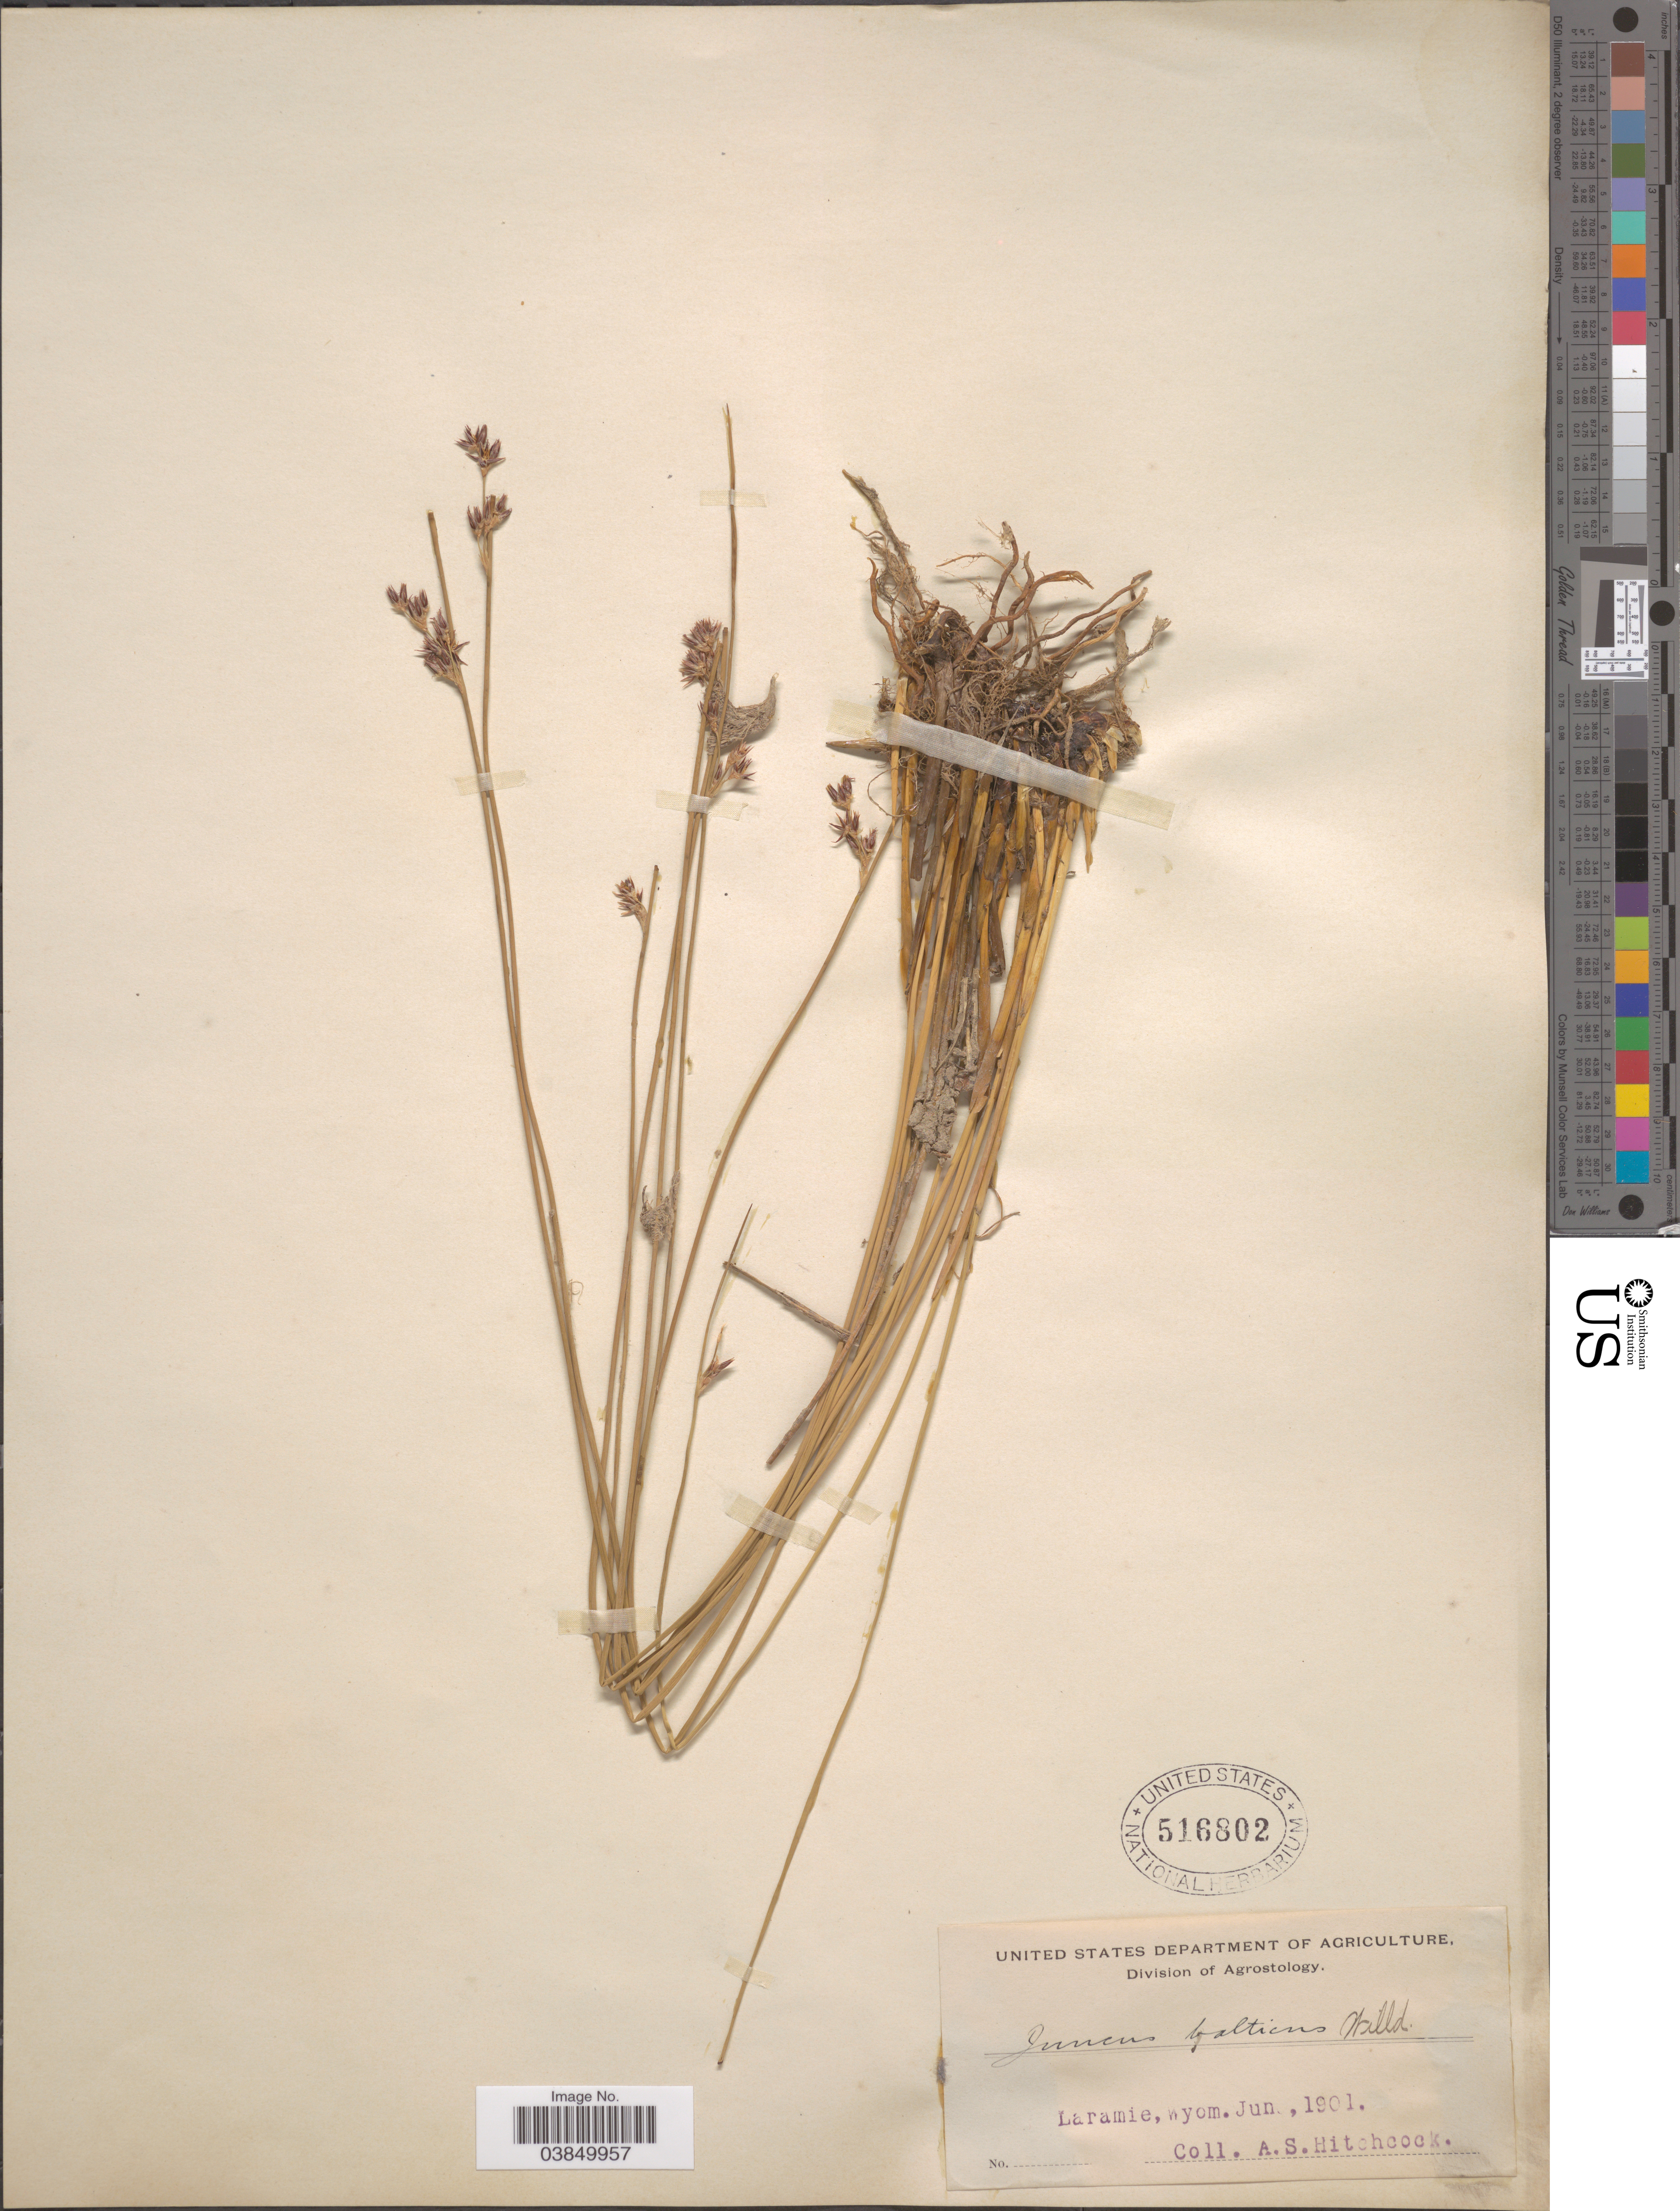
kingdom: Plantae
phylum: Tracheophyta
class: Liliopsida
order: Poales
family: Juncaceae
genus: Juncus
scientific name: Juncus balticus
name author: Willd.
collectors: A. S. Hitchcock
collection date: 1901-06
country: United States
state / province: Wyoming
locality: Laramie.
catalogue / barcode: US 516802